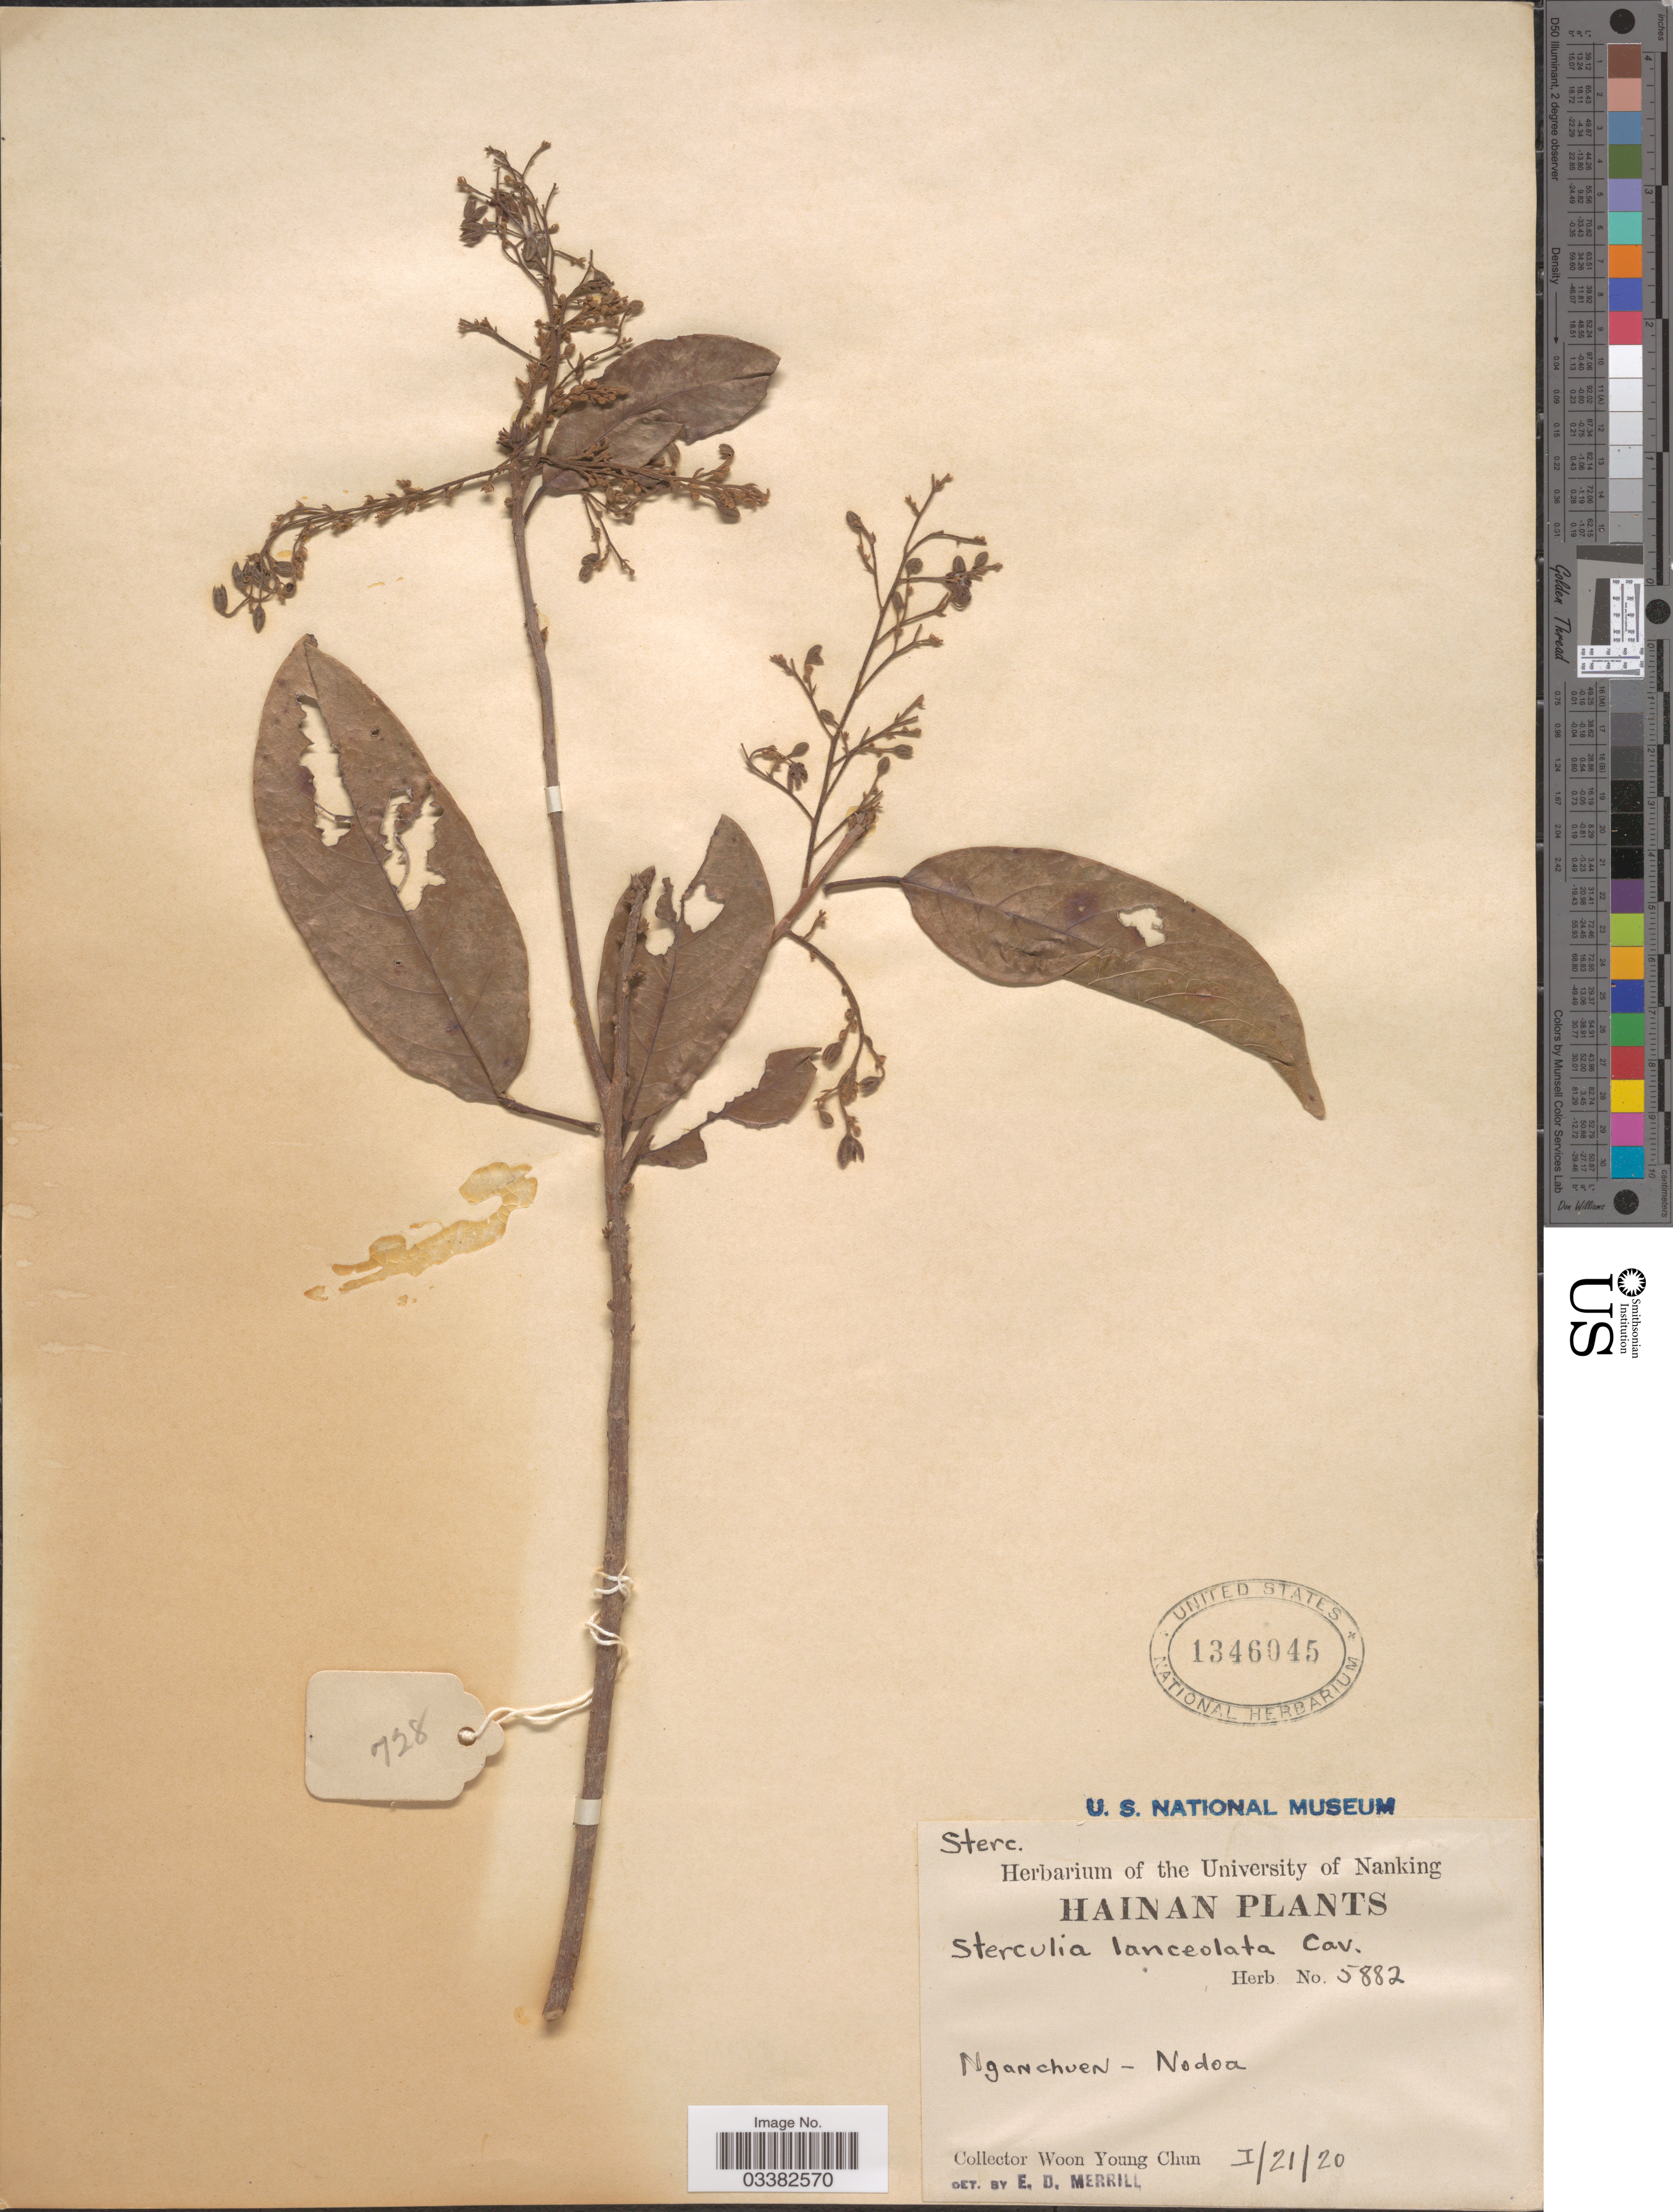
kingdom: Plantae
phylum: Tracheophyta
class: Magnoliopsida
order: Malvales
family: Malvaceae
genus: Sterculia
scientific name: Sterculia lanceolata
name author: Cav.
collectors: W. Y. Chun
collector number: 5882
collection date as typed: Transcribed d/m/y: 21/1/20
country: China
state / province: Hainan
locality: Nganchuen - Nodoa.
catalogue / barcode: US 1346045